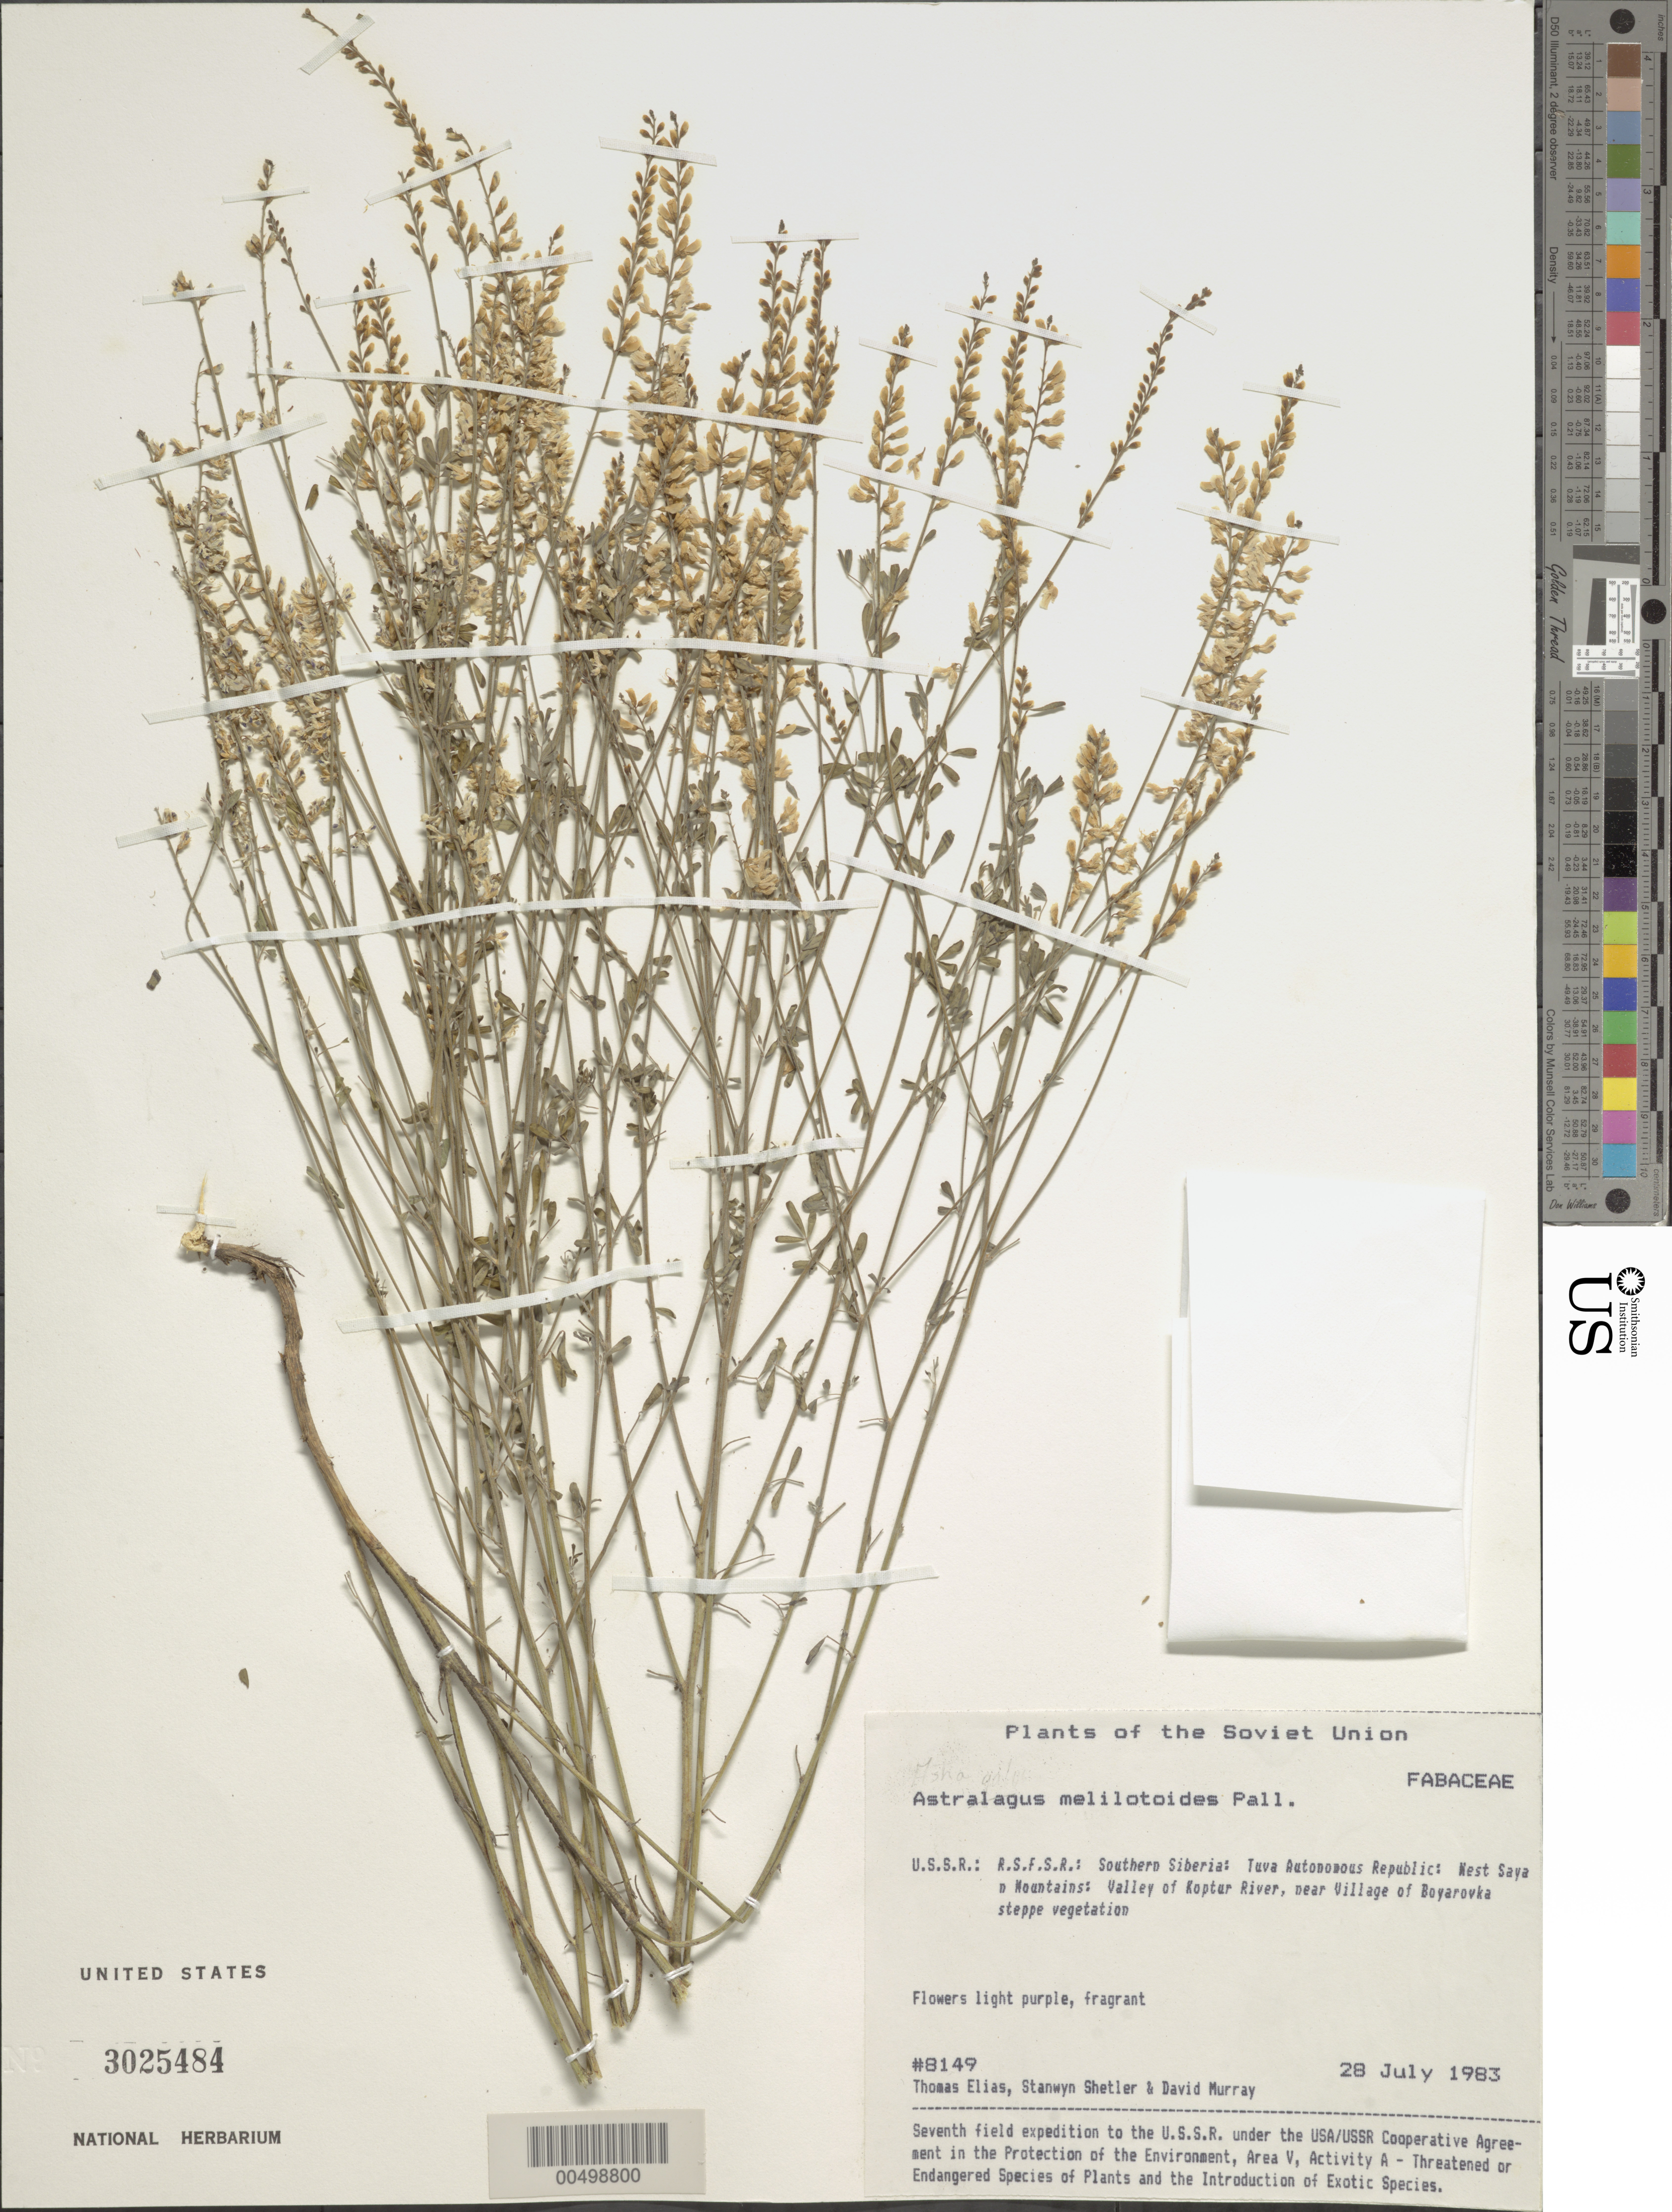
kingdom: Plantae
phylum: Tracheophyta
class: Magnoliopsida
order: Fabales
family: Fabaceae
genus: Astragalus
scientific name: Astragalus melilotoides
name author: Pall.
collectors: T. Elias, S. Shetler & D. F. Murray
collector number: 8149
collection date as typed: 28 Jul 1983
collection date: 1983-07-28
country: Russian Federation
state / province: Tuva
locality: West Sayan Mountains, Valley of Koptur River, near Village of Boyarovka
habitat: steppe vegetation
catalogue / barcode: US 3025484